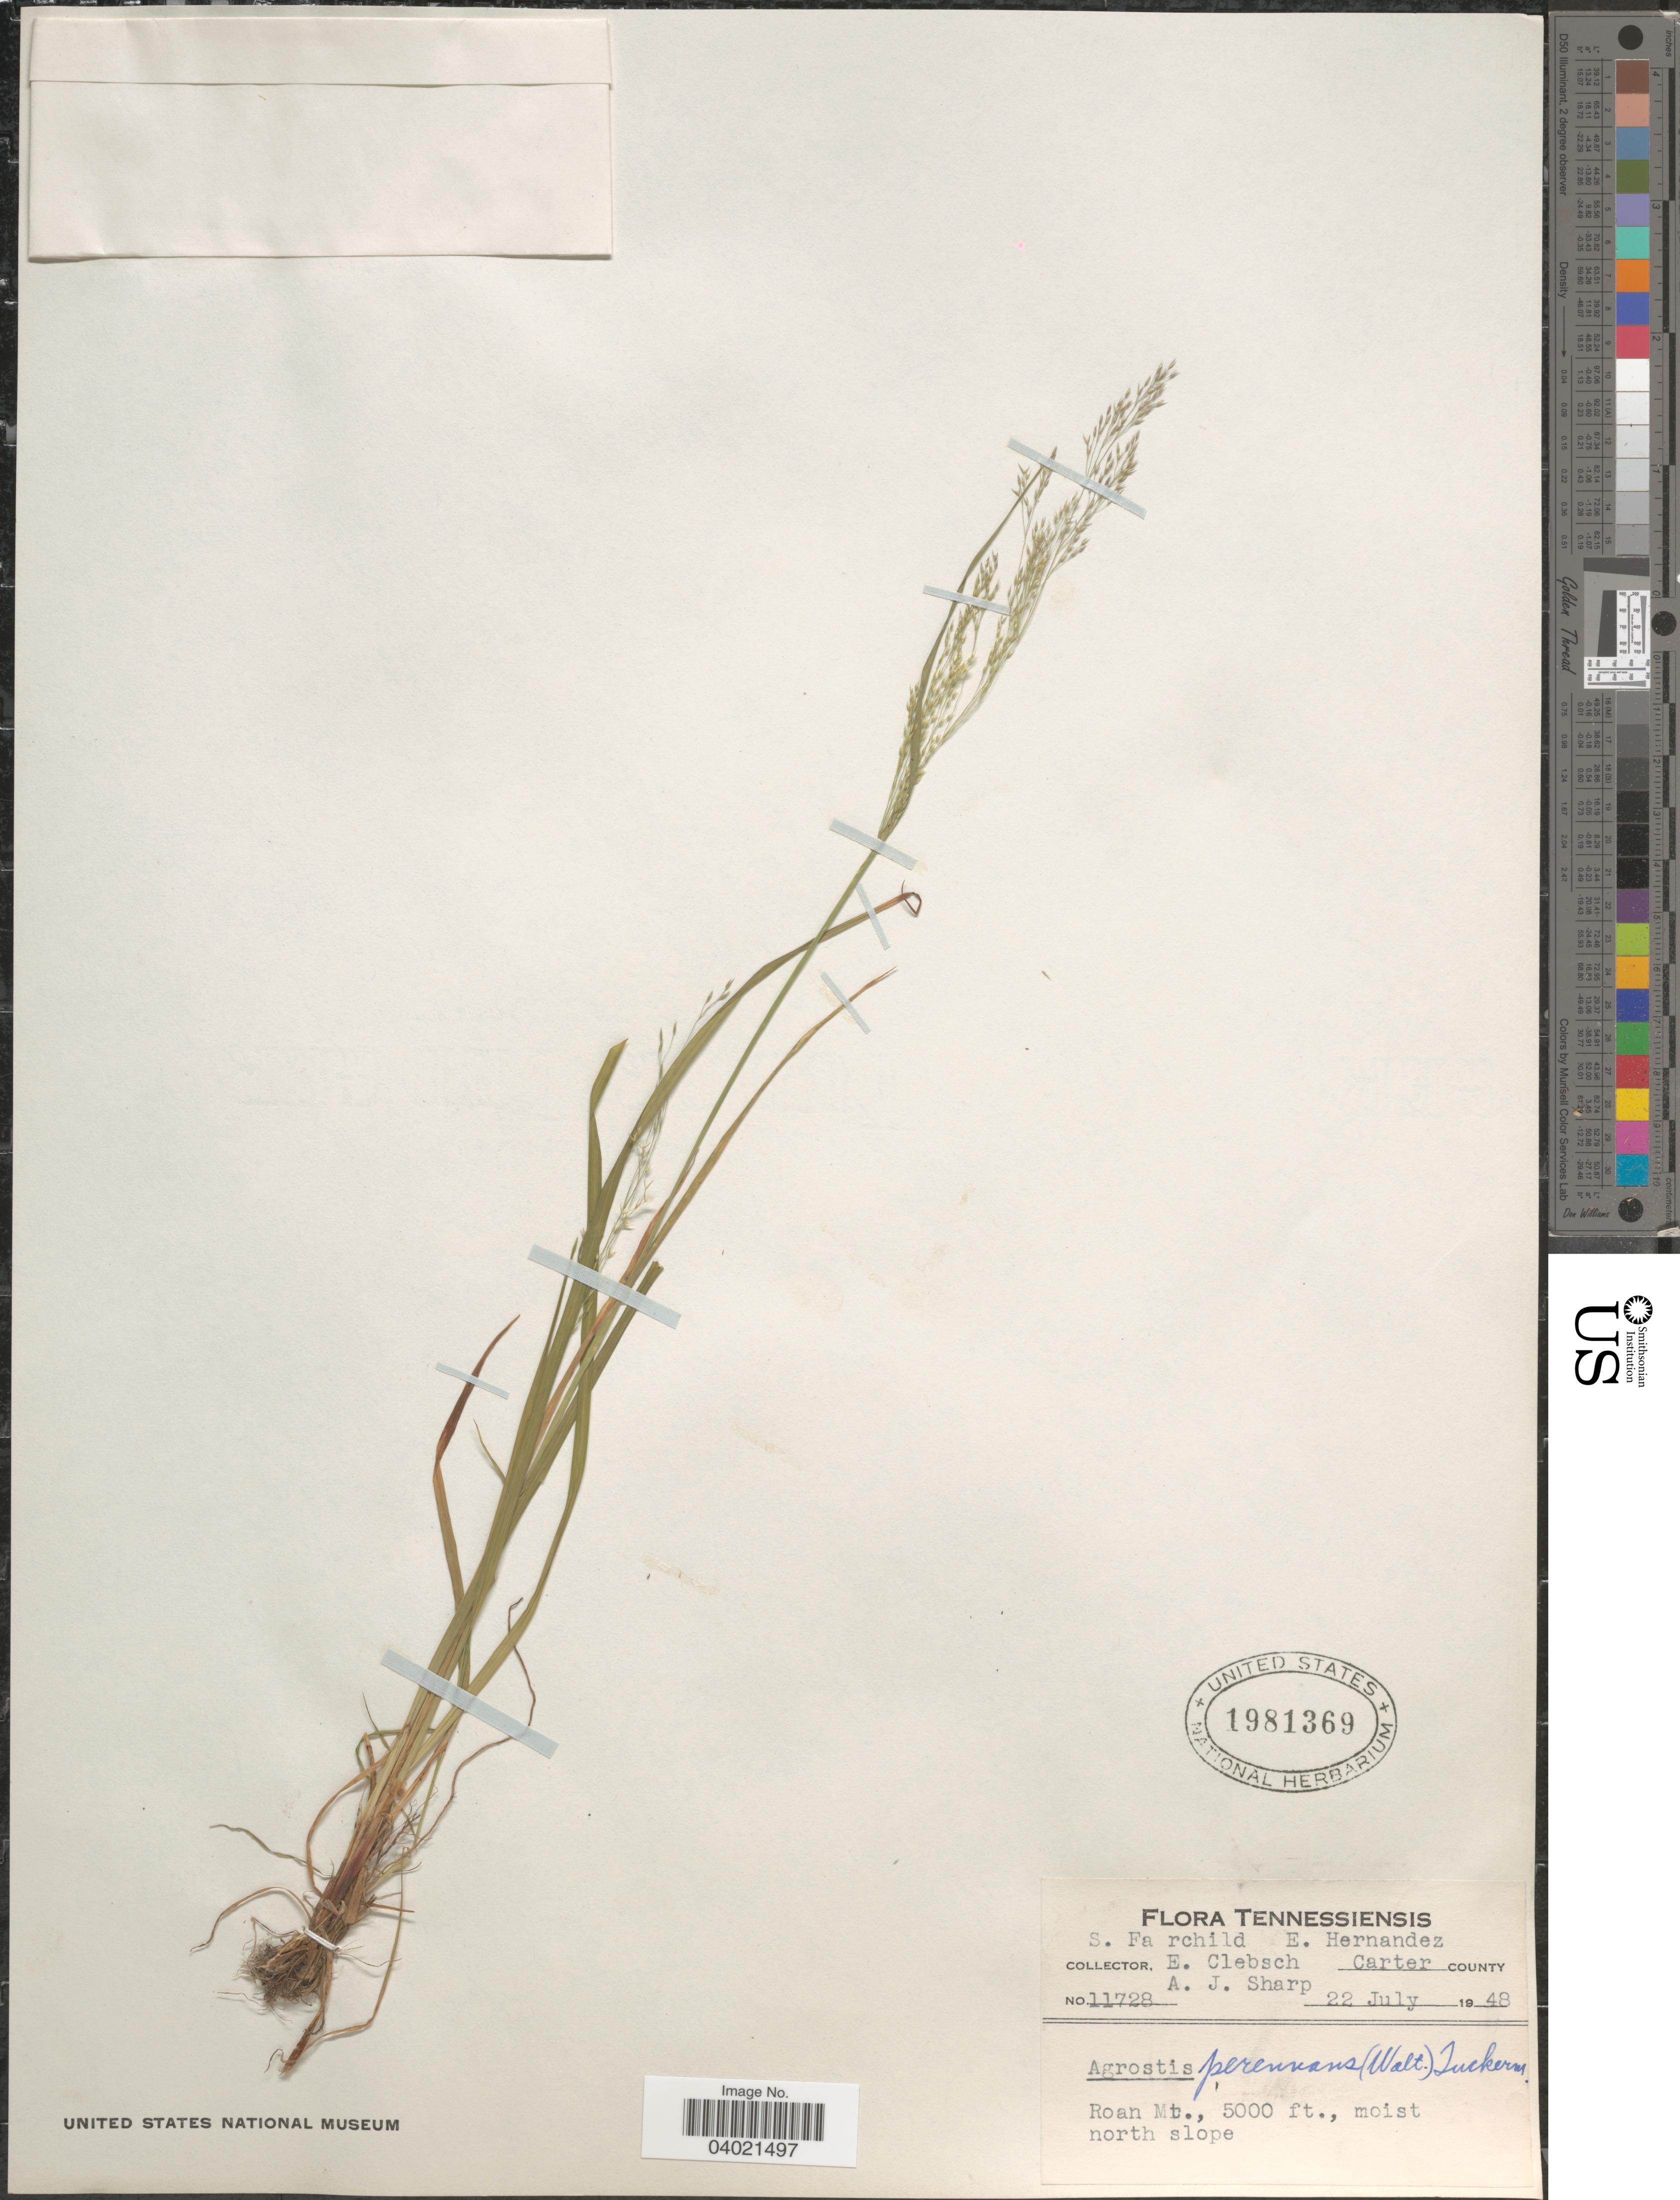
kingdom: Plantae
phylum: Tracheophyta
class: Liliopsida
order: Poales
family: Poaceae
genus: Agrostis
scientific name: Agrostis perennans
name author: (Walter) Tuck.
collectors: S. Fairchild, E. Hernandez, E. Clebsch & A. J. Sharp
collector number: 11728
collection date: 1948-07-22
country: United States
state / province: Tennessee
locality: Carter county. Roan Mt. moist north slope.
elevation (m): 1524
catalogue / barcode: US 1981369